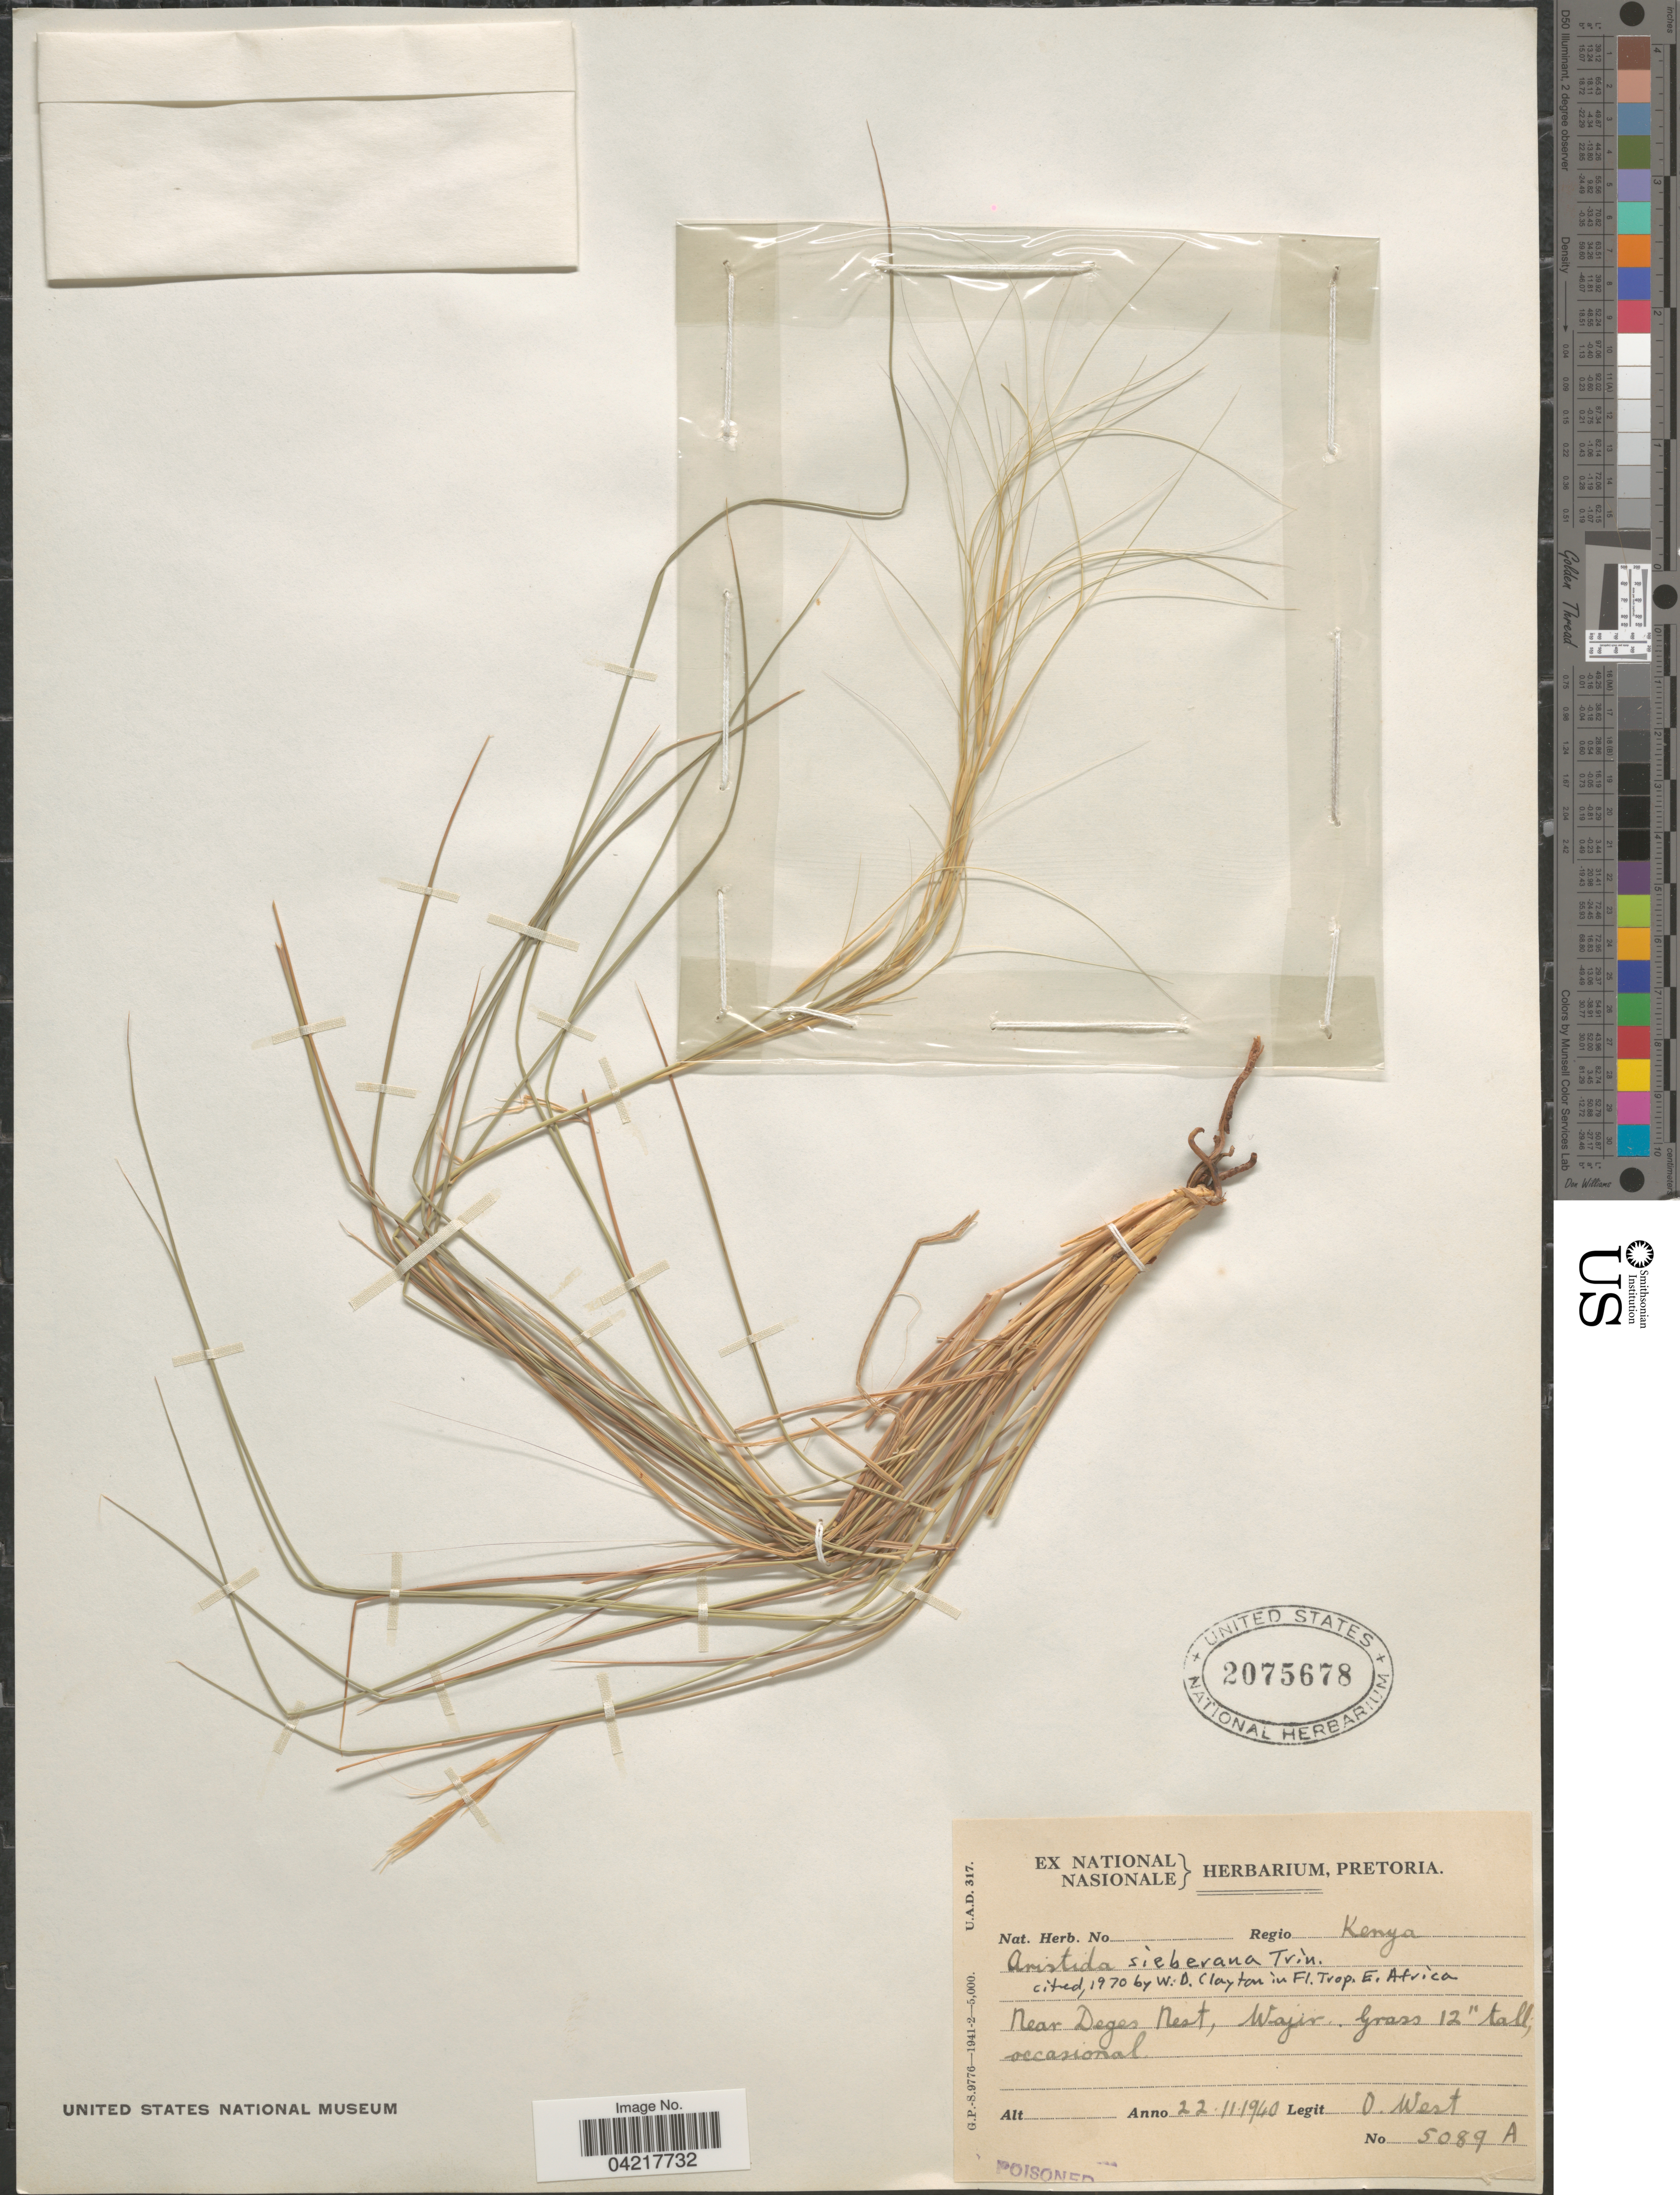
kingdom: Plantae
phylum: Tracheophyta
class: Liliopsida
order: Poales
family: Poaceae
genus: Aristida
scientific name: Aristida sieberiana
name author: Trin. ex Spreng.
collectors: O. West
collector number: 5089A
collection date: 1940-11-22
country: Kenya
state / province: Wajir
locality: Regio Kenya. Near Deges Nest, Wajir.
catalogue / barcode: US 2075678